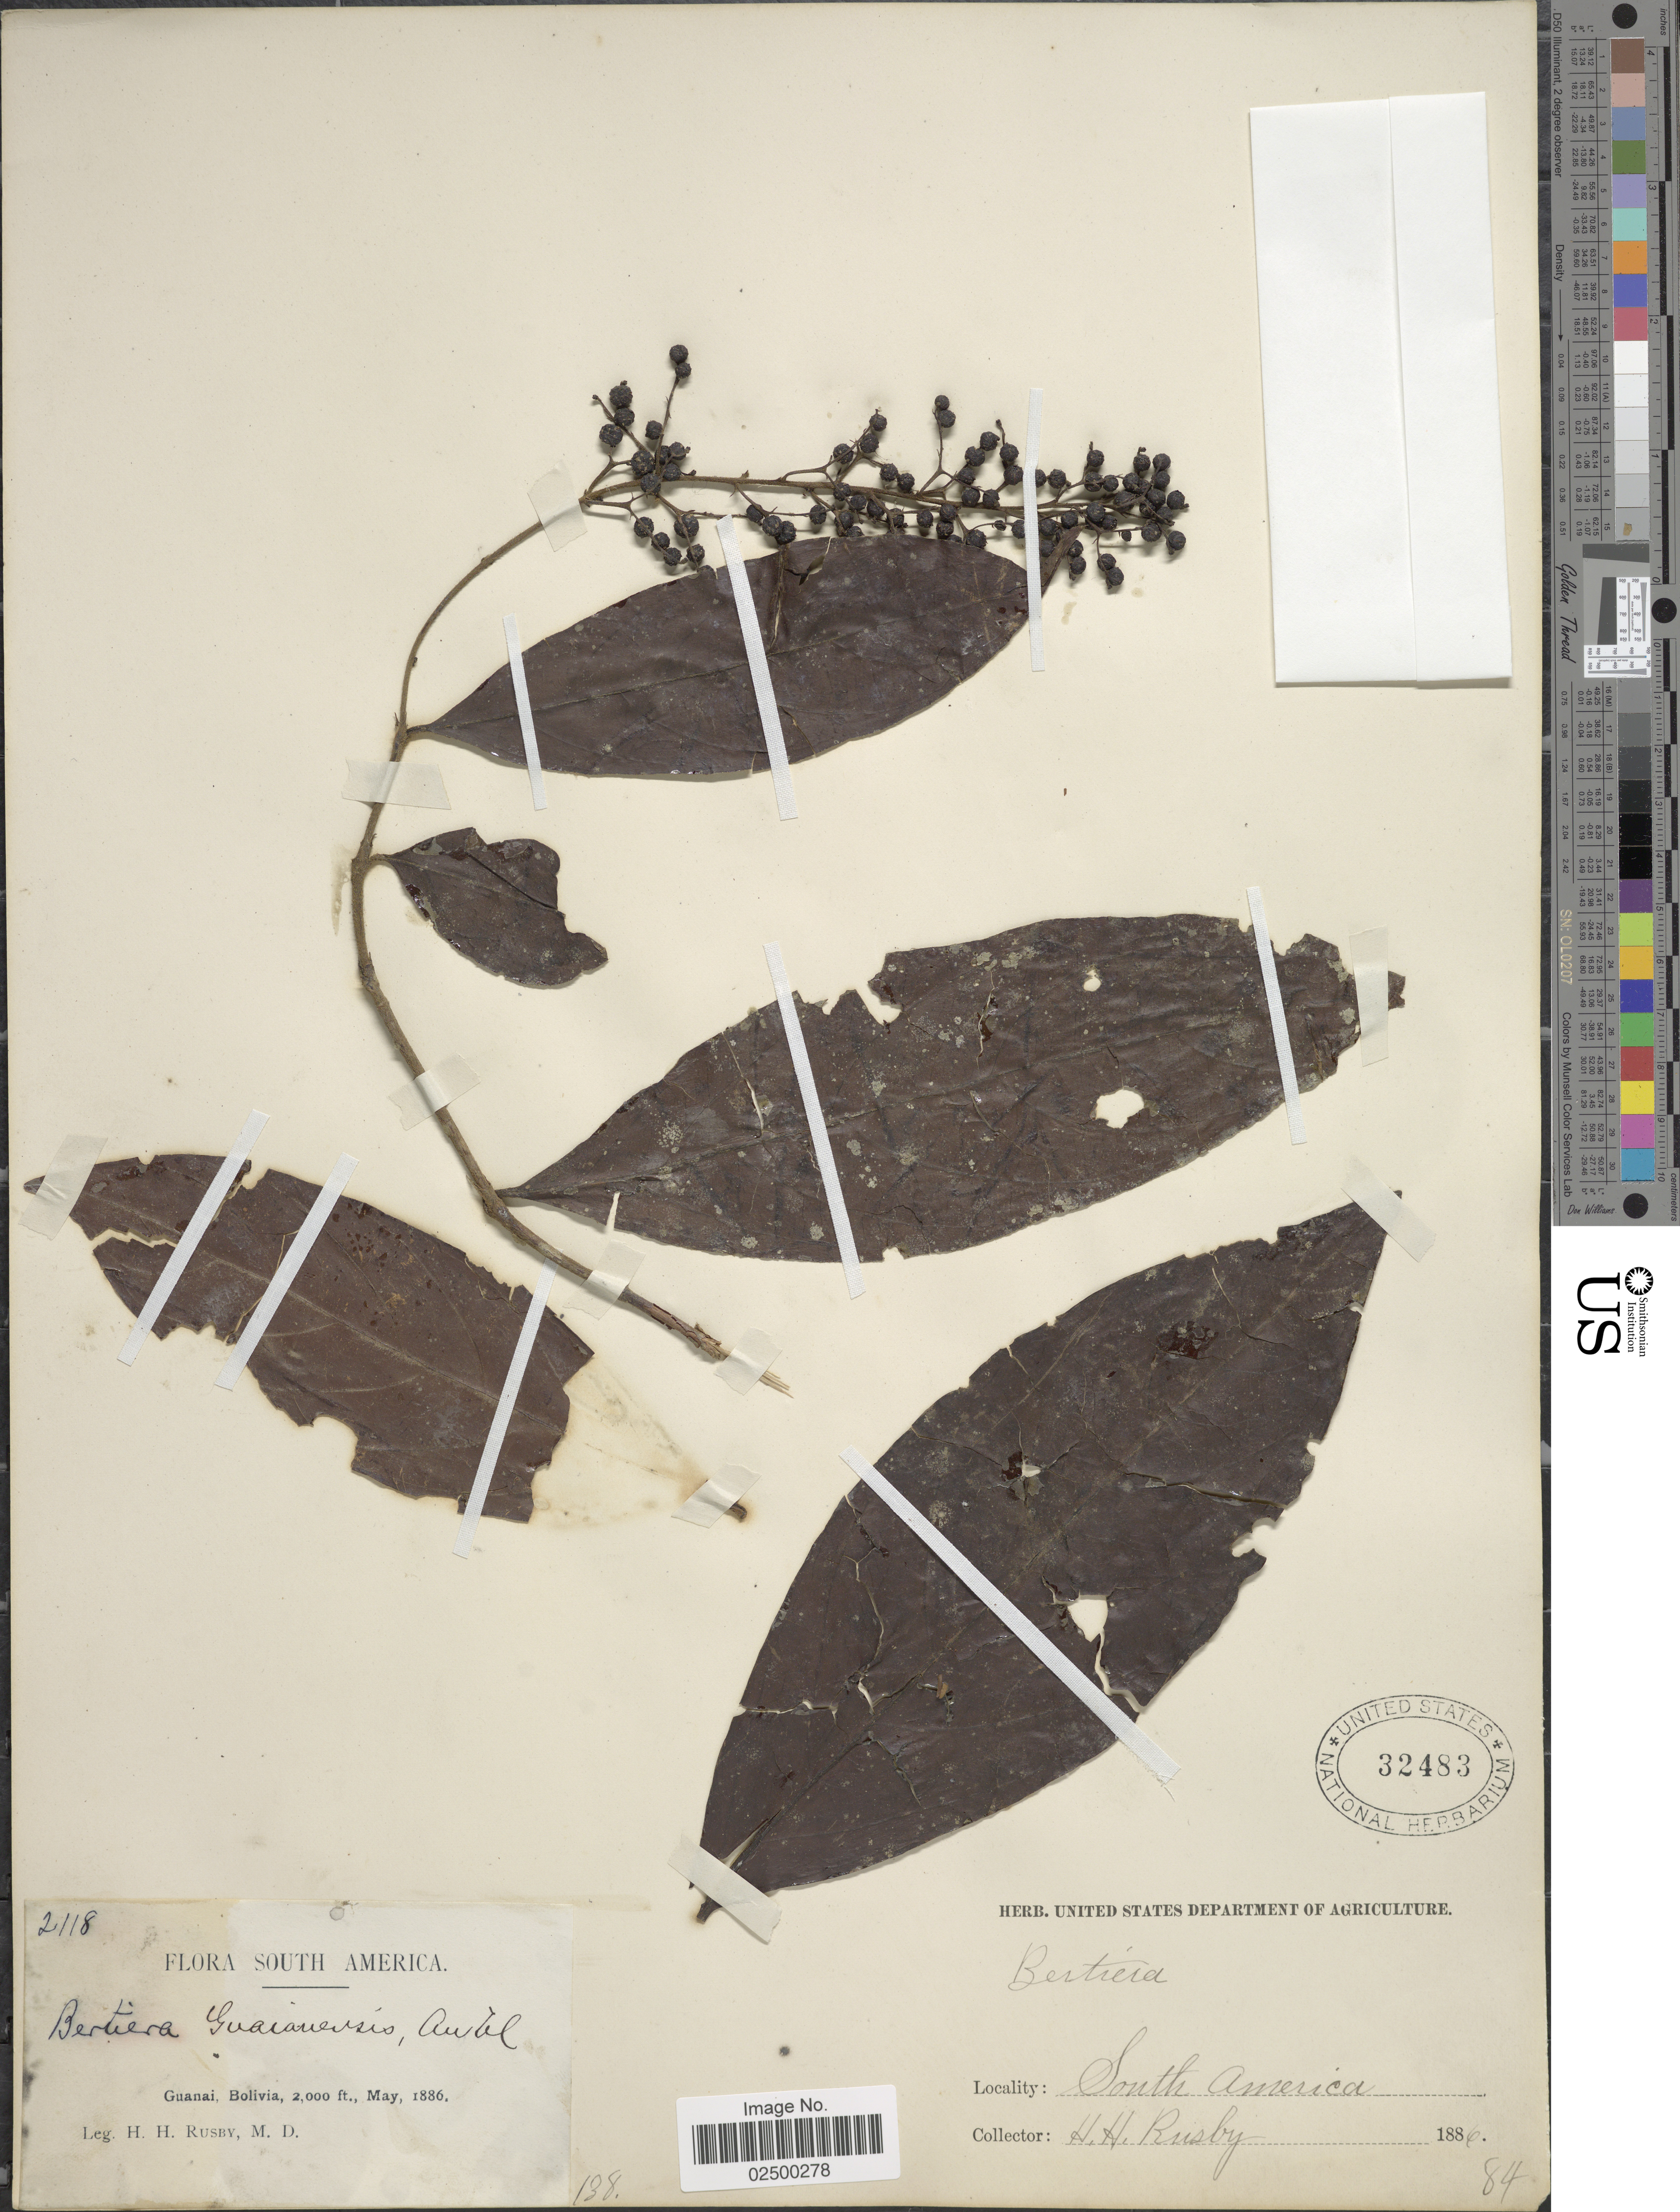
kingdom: Plantae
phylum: Tracheophyta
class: Magnoliopsida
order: Gentianales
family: Rubiaceae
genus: Bertiera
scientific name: Bertiera guianensis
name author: Aubl.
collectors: H. H. Rusby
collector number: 2118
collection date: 1886-05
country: Bolivia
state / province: La Páz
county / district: Larecaja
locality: Guanay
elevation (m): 610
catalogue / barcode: US 32483